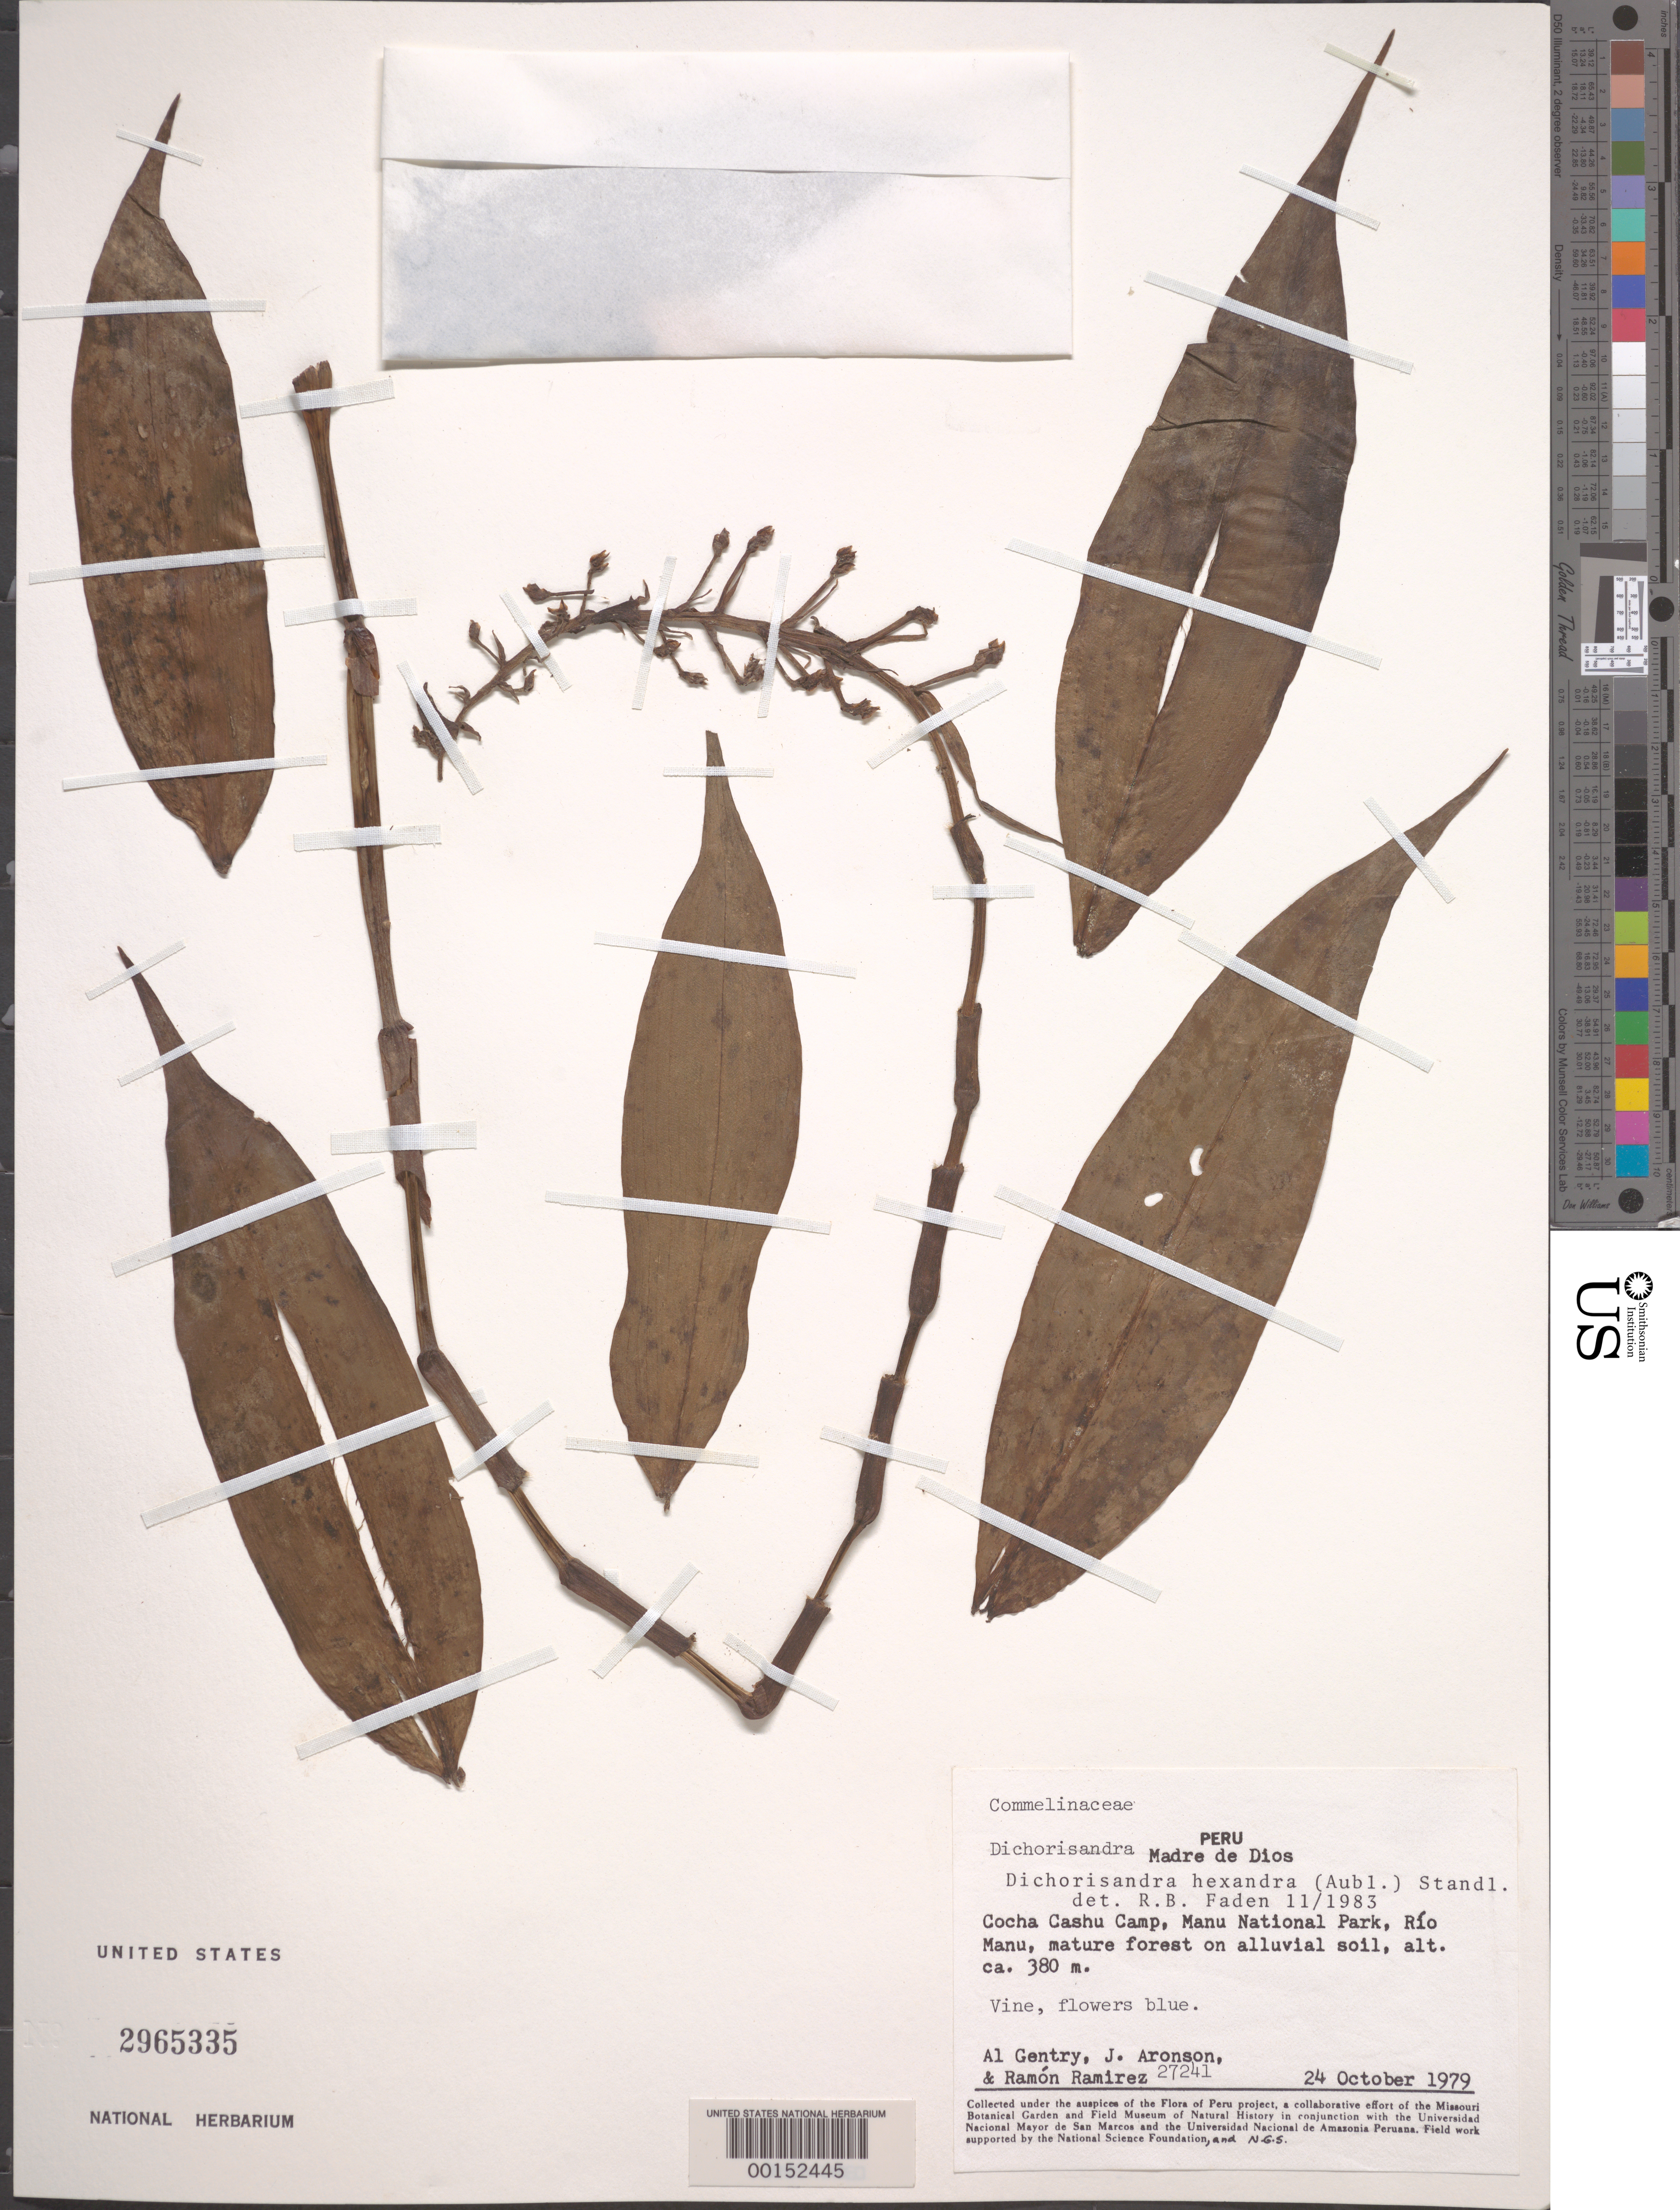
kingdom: Plantae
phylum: Tracheophyta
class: Liliopsida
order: Commelinales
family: Commelinaceae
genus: Dichorisandra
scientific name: Dichorisandra hexandra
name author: (Aubl.) Standl.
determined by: Faden, Robert B., (US), Smithsonian Institution - National Museum of Natural History (UNITED STATES)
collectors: A. H. Gentry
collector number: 27241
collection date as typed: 24 Oct 1979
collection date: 1979-10-24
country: Peru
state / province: Madre de Dios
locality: Manu national park, rio manu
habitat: Mature forest on alluvial soil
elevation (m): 380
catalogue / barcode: US 2965335